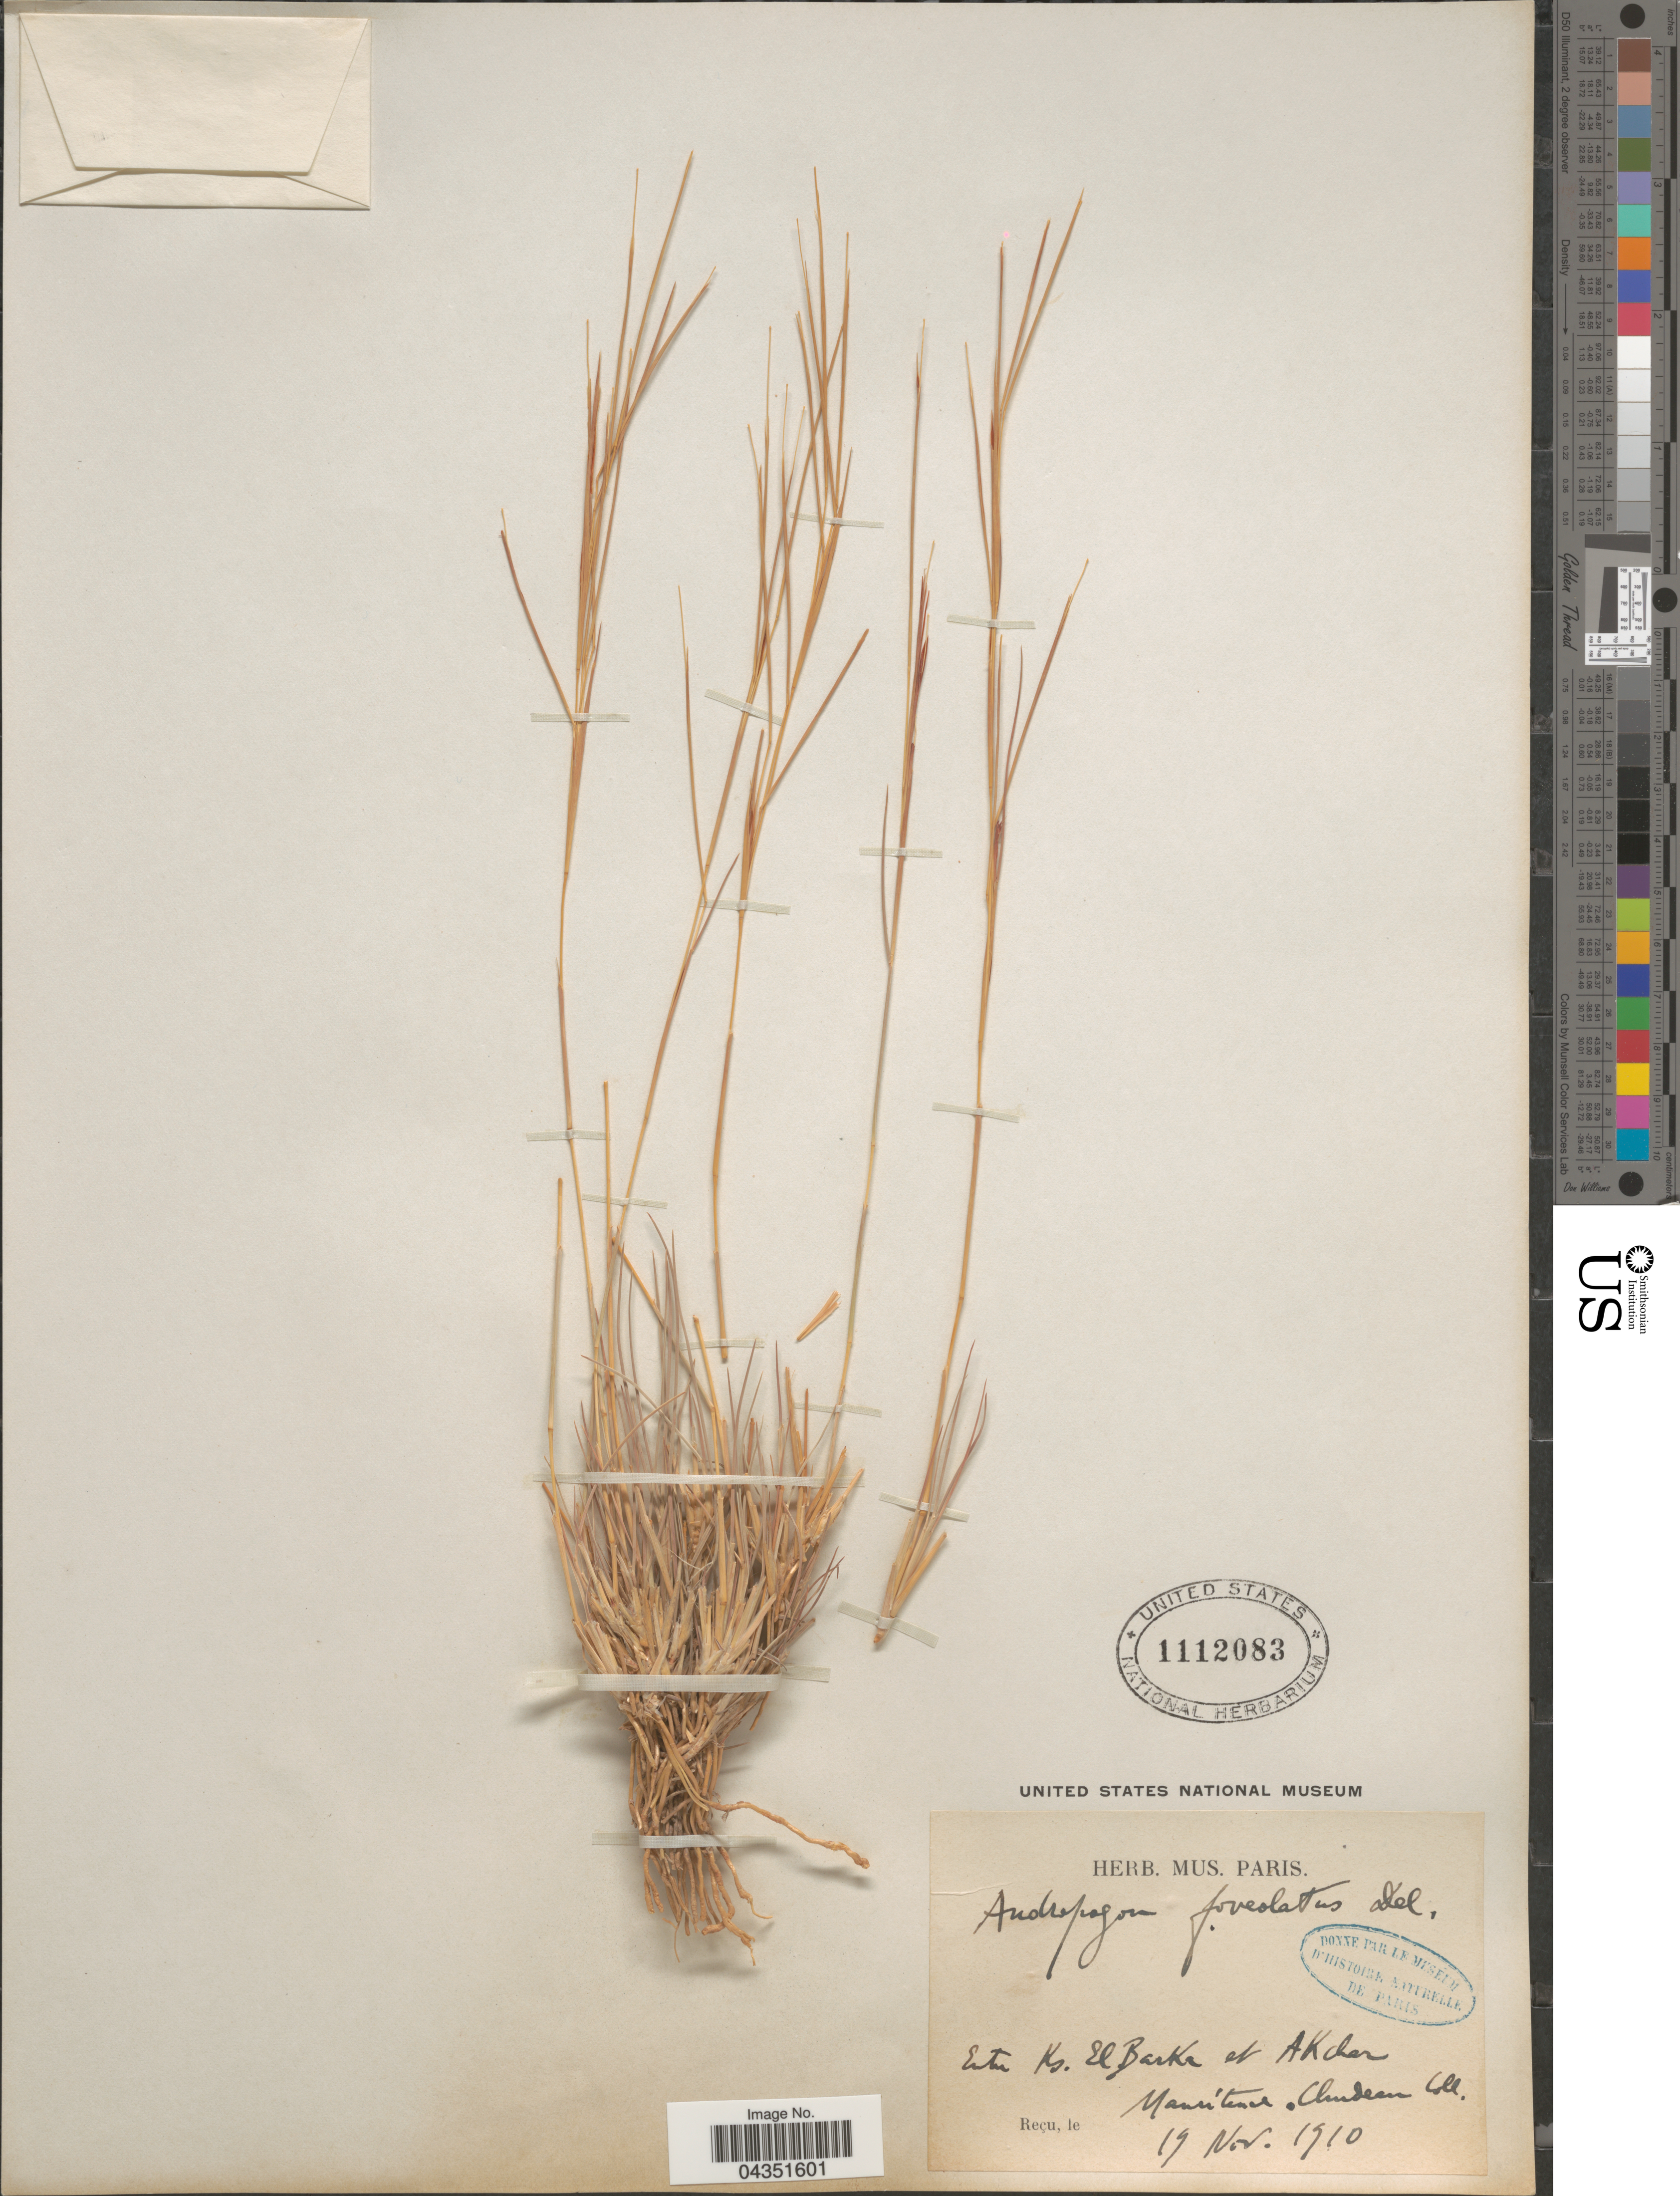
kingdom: Plantae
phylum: Tracheophyta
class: Liliopsida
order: Poales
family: Poaceae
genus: Eremopogon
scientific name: Eremopogon foveolatus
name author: (Delile) Stapf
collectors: Chadeau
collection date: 1910-11-19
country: Mauritania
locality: Entre Ks. El barka et Akchar.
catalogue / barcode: US 1112083